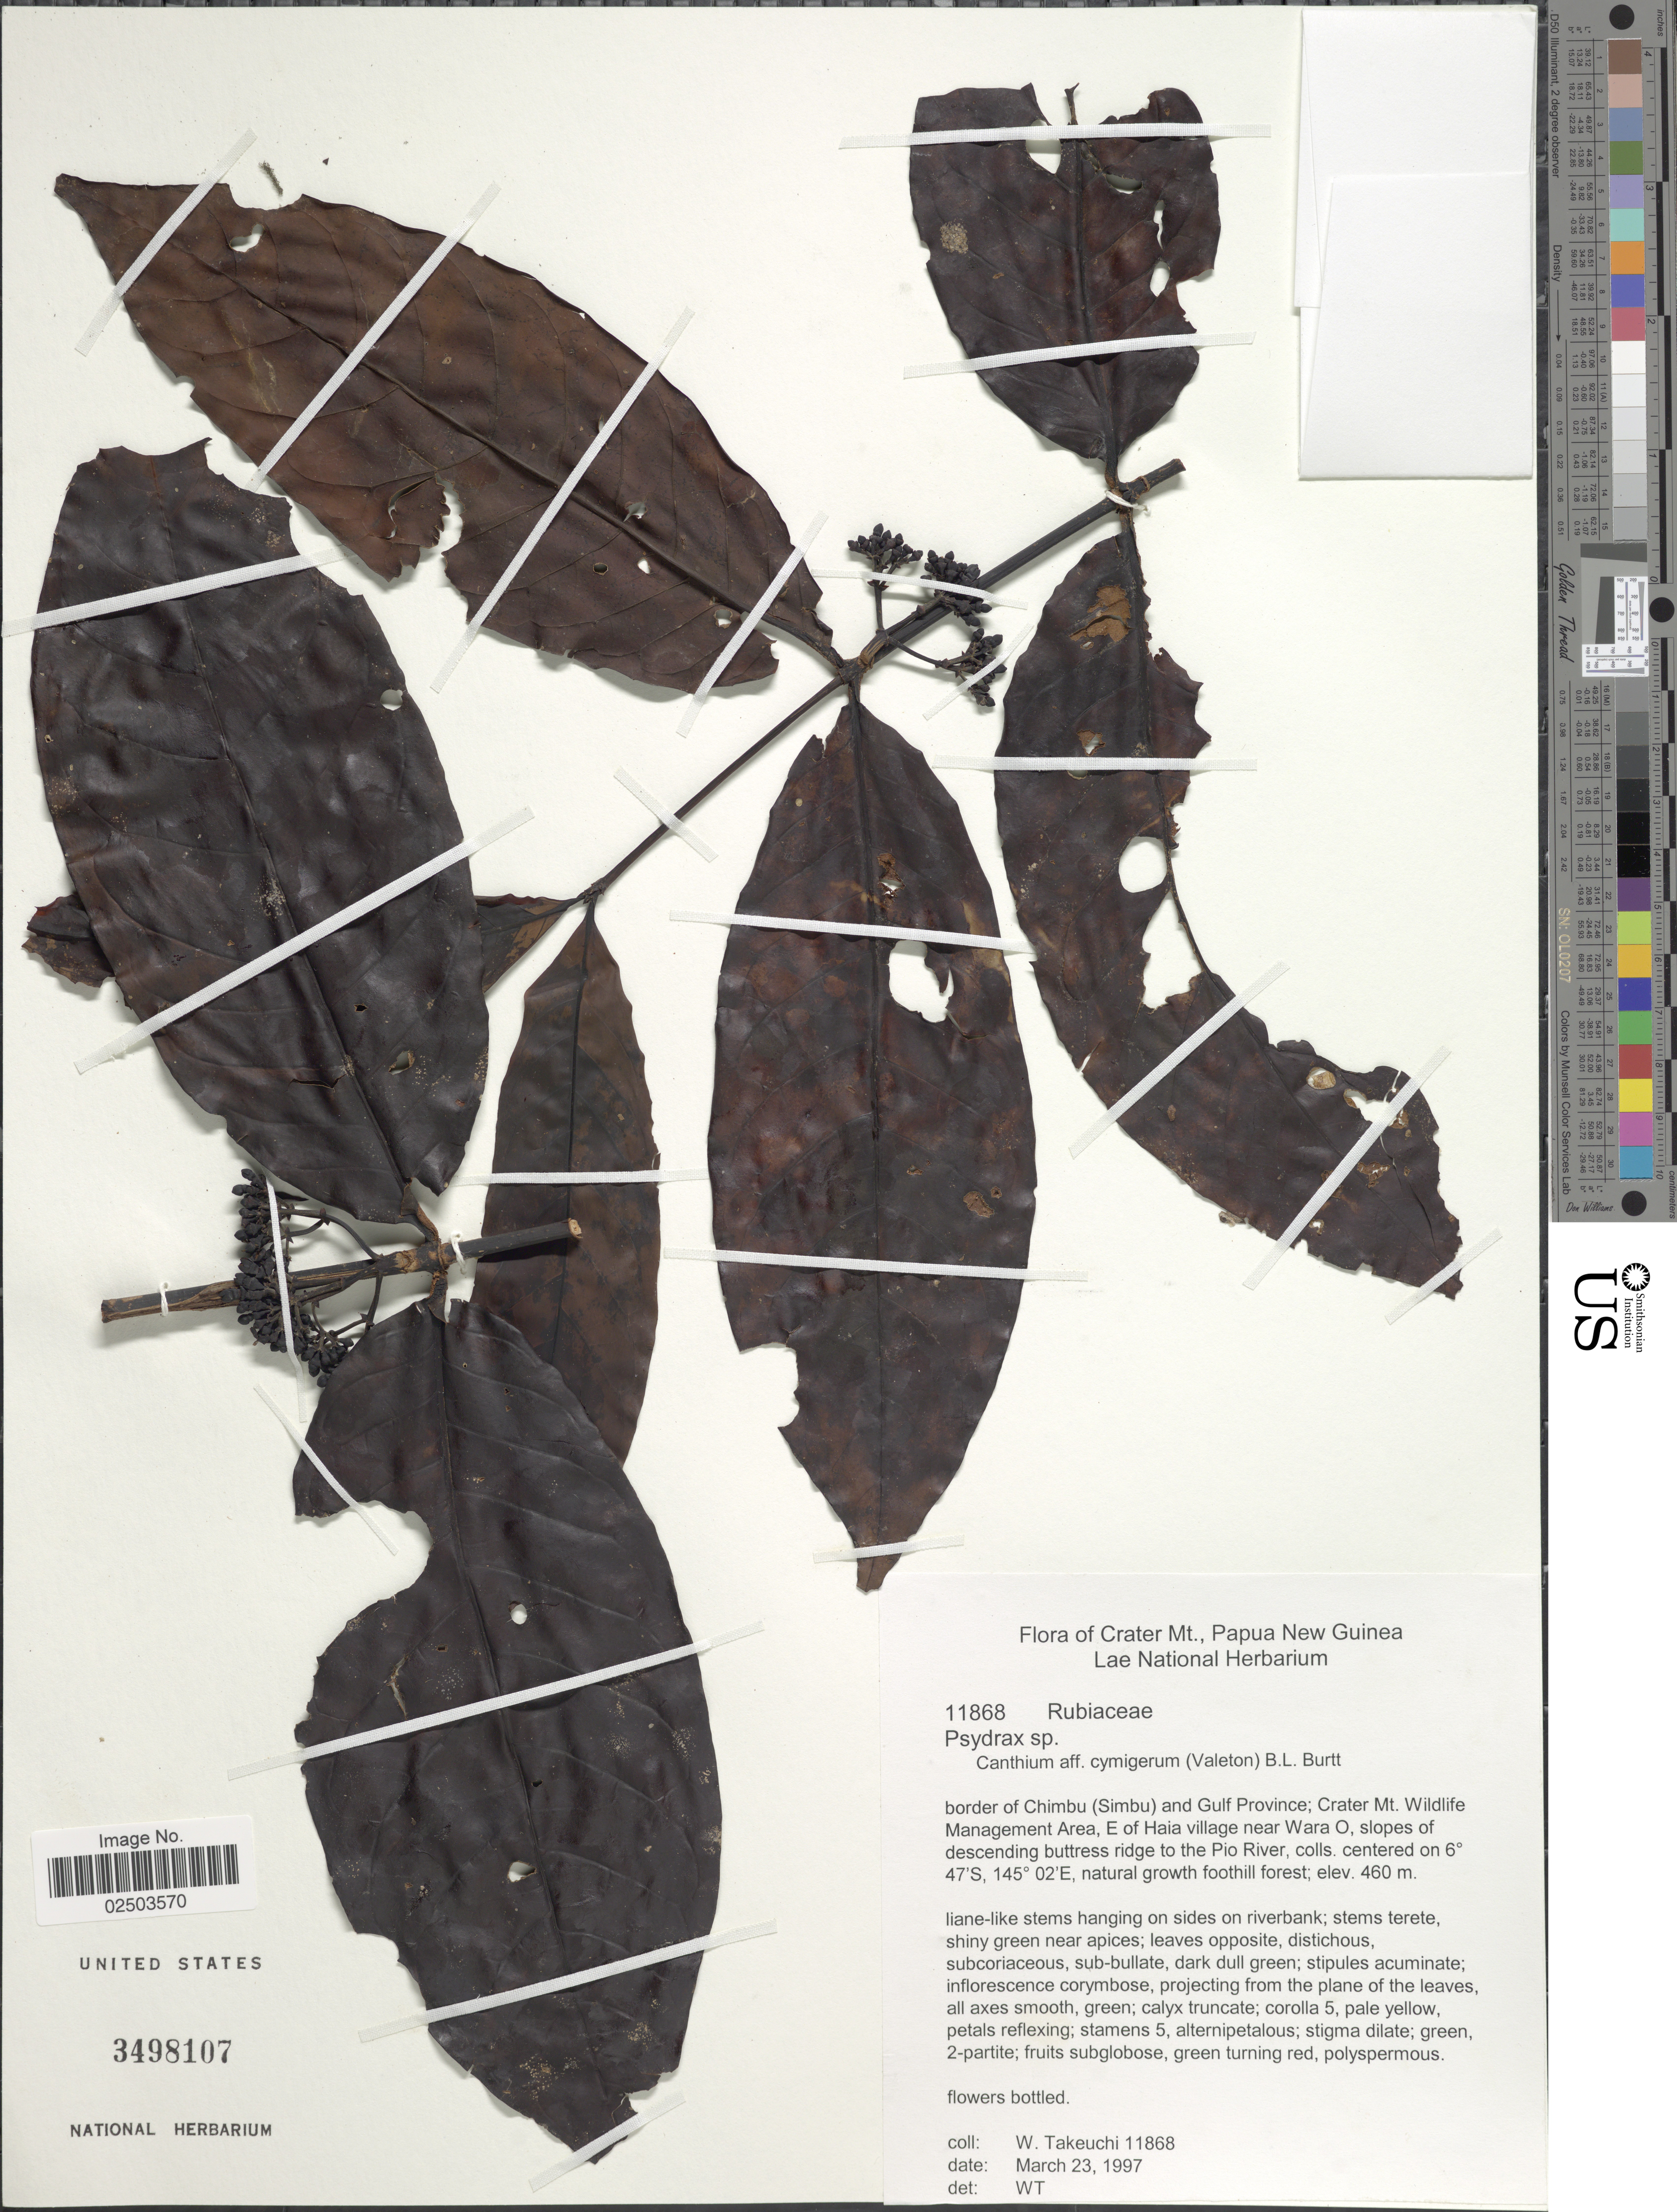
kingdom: Plantae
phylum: Tracheophyta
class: Magnoliopsida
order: Gentianales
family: Rubiaceae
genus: Psydrax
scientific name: Psydrax sp.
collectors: W. Takeuchi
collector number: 11868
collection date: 1997-03-23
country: Papua New Guinea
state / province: Gulf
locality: Crater Mt., Papua New Guinea, border of Chimbu (Simbu) and Gulf Province; Crater Mt. Wildlife Management Area, E of Haia village near Wara O, slopes of descending buttress ridge to the Pio River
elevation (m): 460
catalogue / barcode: US 3498107